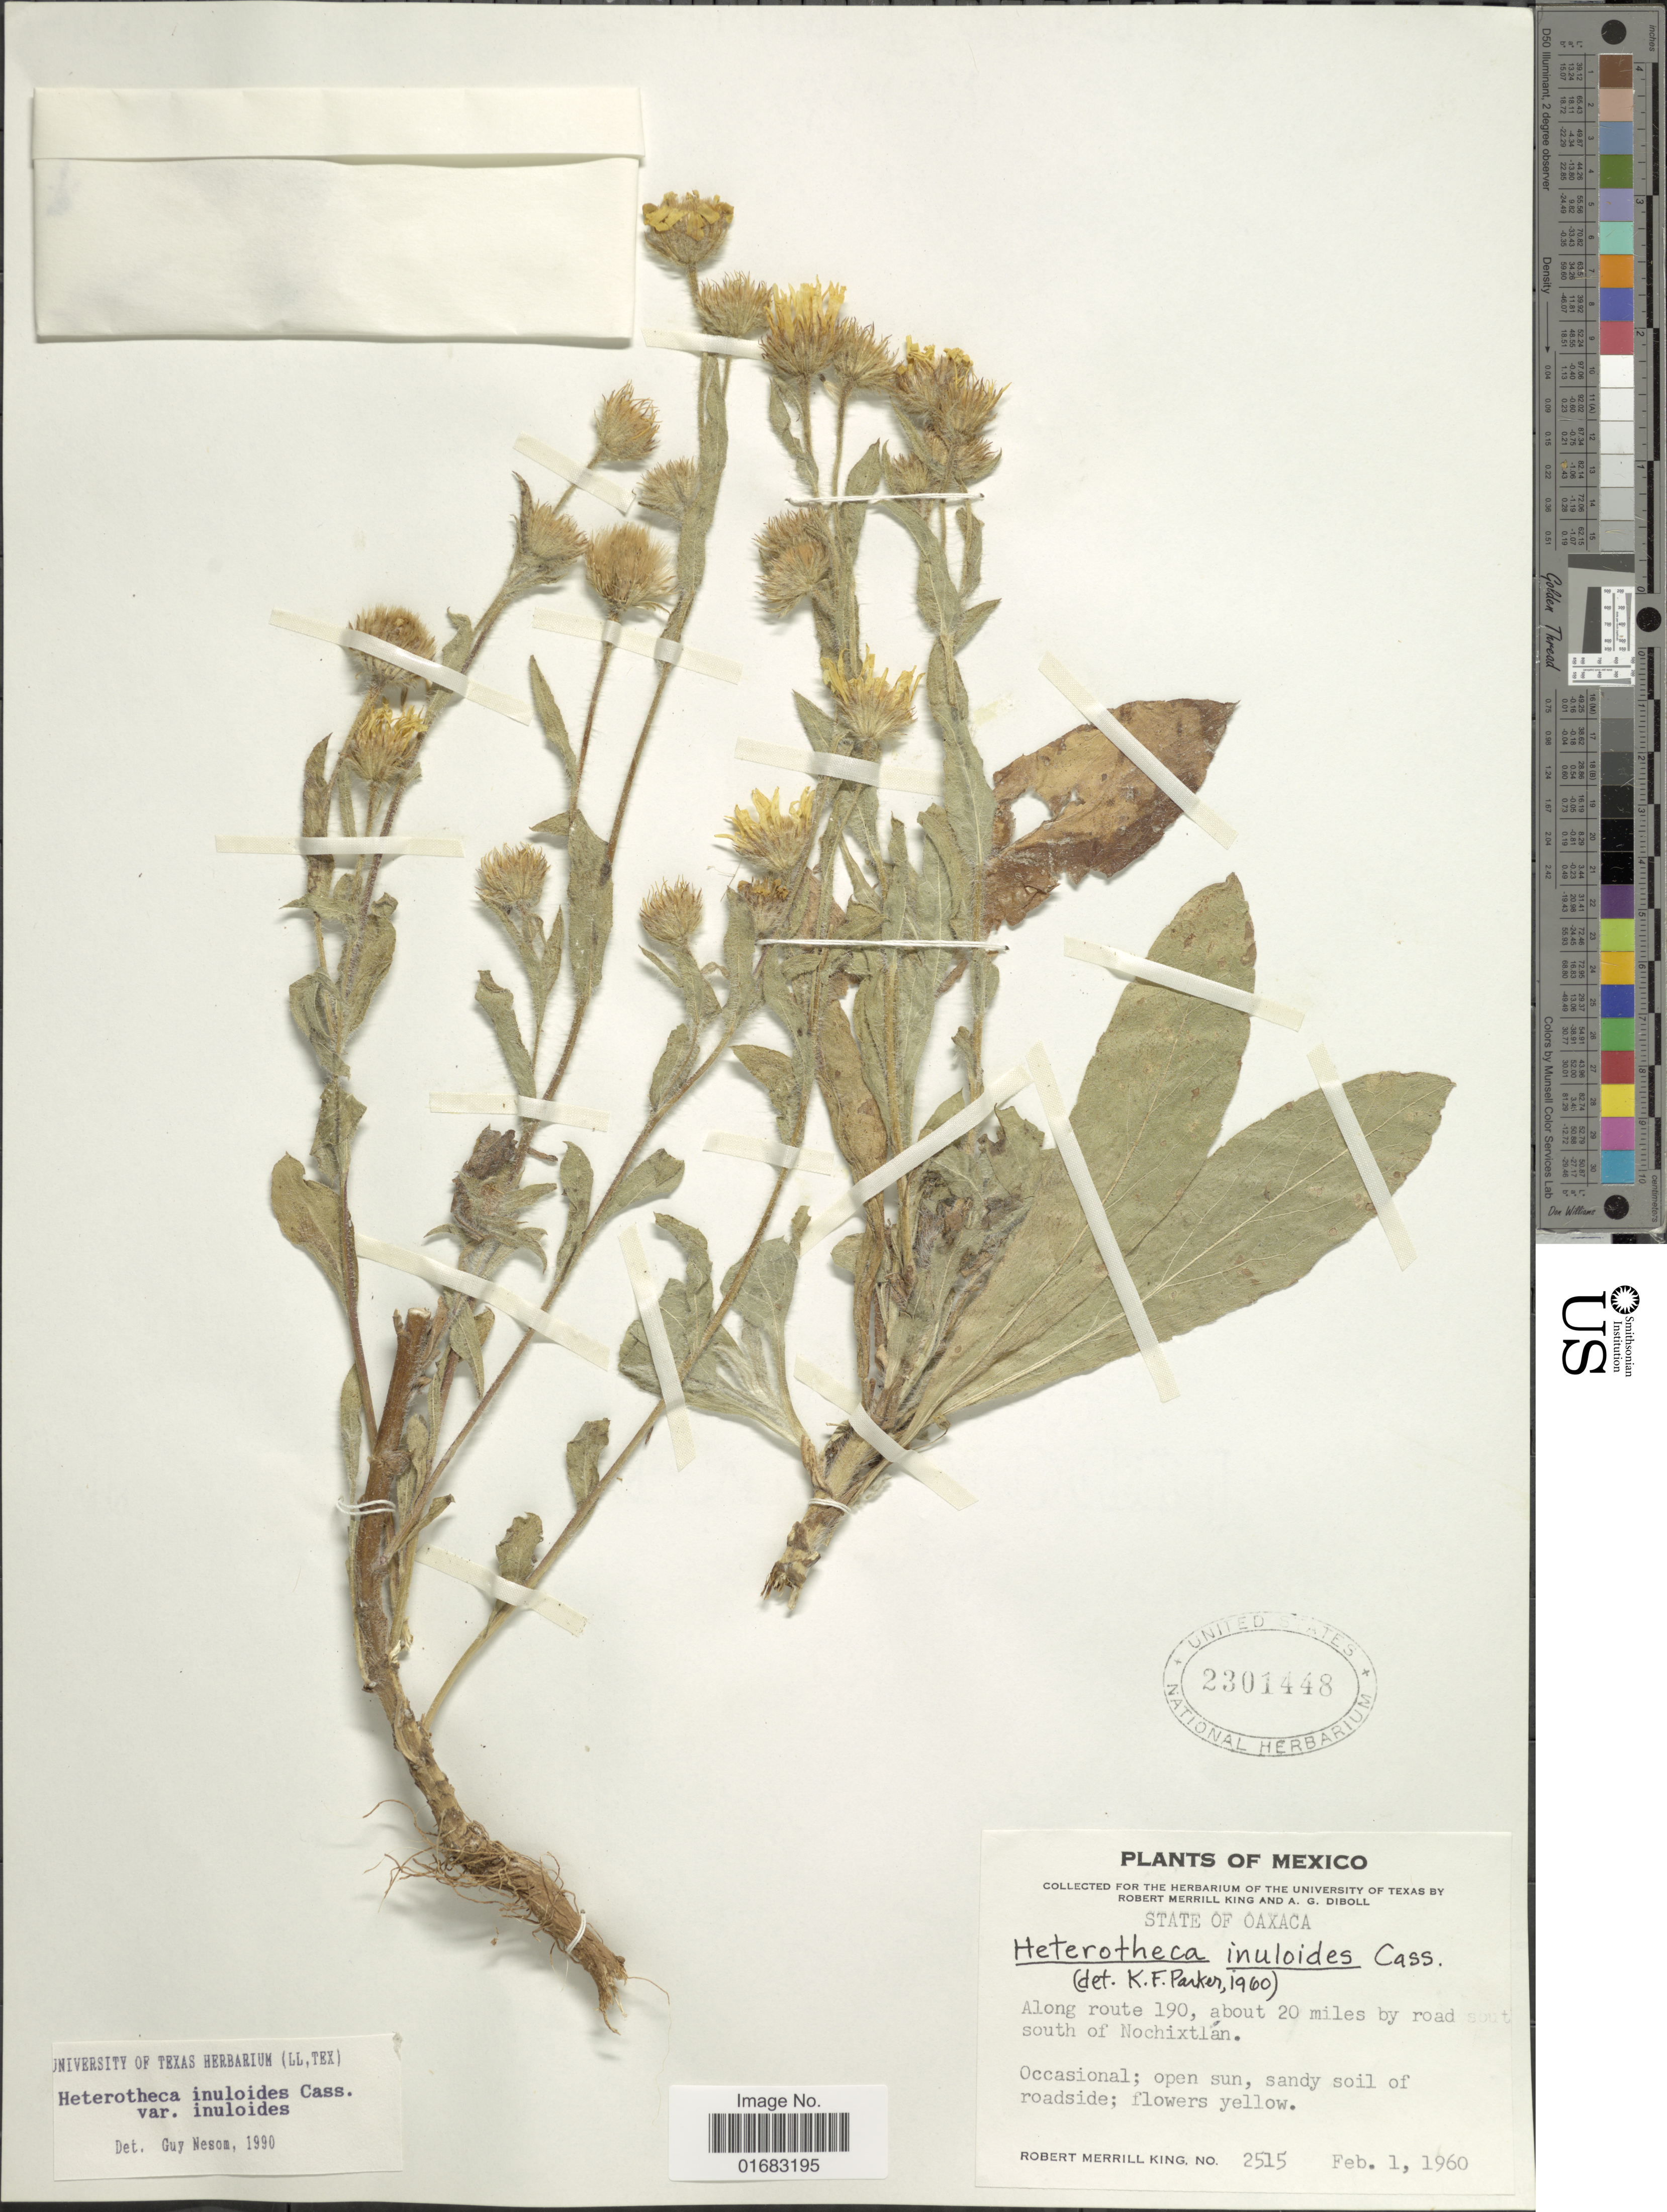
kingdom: Plantae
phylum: Tracheophyta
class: Magnoliopsida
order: Asterales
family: Asteraceae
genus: Heterotheca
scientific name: Heterotheca inuloides var. inuloides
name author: Cass.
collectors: R. M. King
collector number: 2515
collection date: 1960-02-01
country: Mexico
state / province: Oaxaca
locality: Mexico. State of Oaxaca. Along route 190, about 20 miles by road soyuth of Nochixtlan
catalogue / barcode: US 2301448